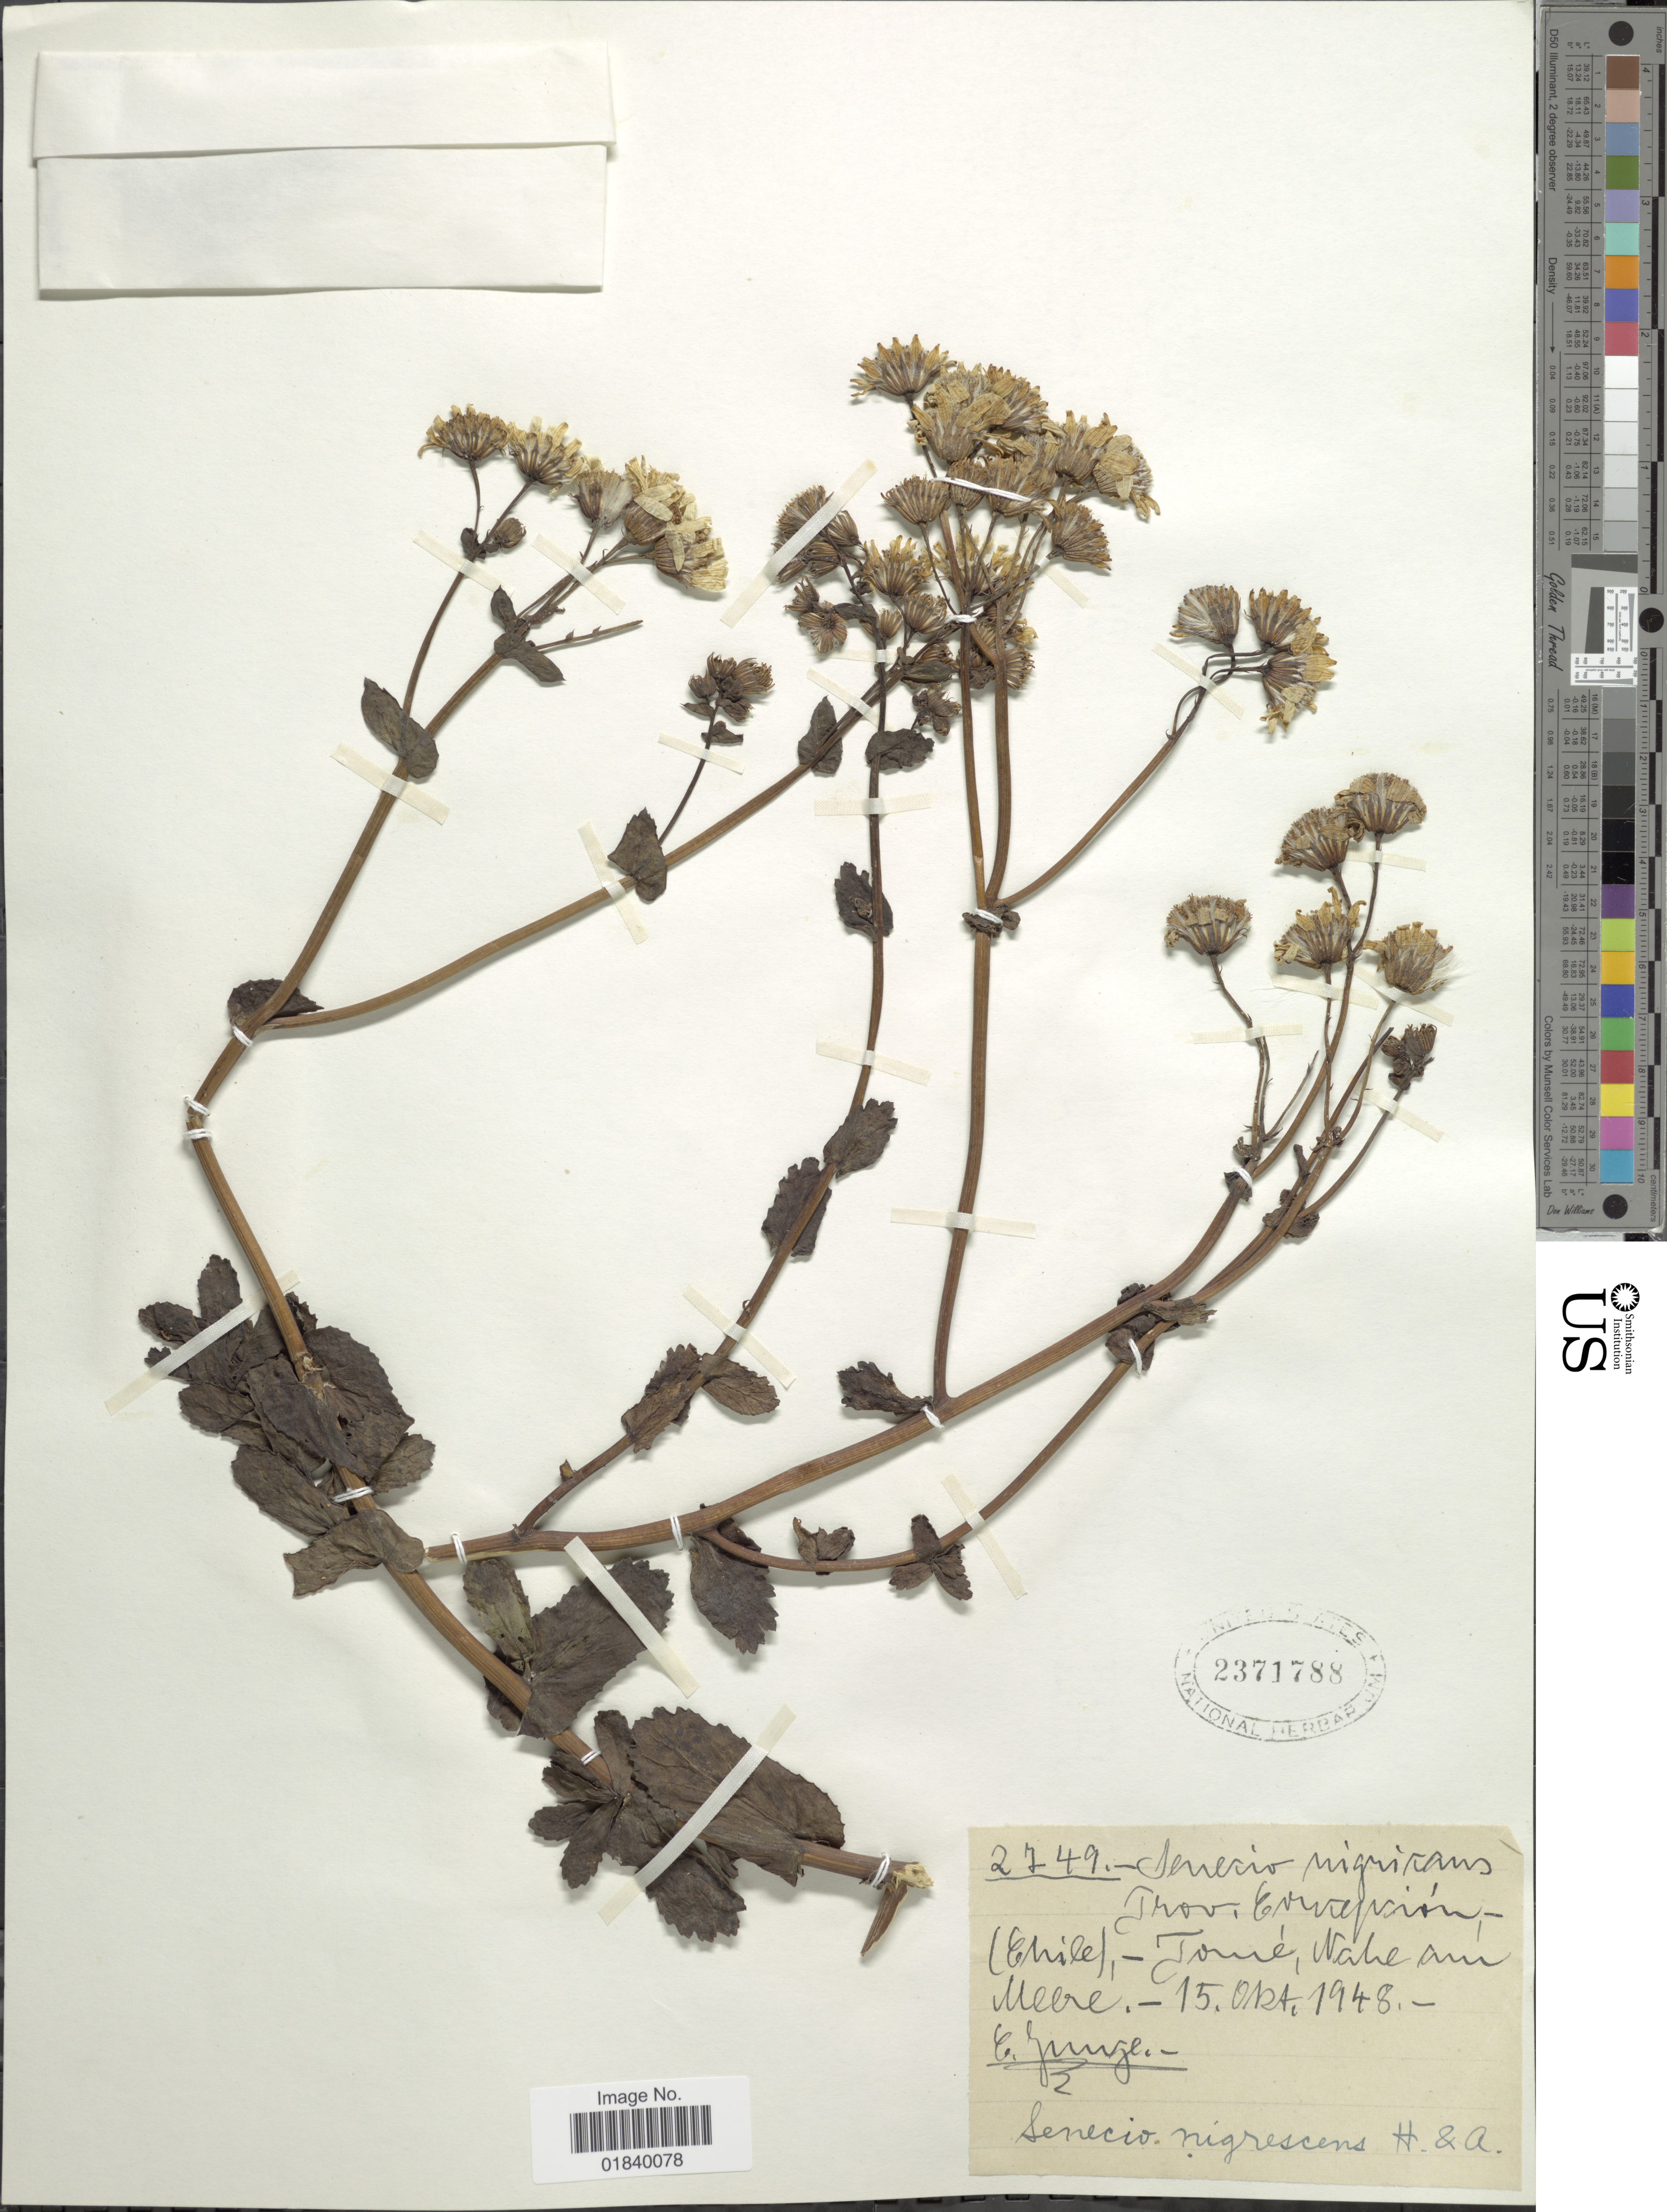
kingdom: Plantae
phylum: Tracheophyta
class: Magnoliopsida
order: Asterales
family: Asteraceae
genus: Senecio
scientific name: Senecio nigrescens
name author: Hook. & Arn.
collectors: E. Junge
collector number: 2749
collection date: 1948-10-15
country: Chile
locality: Prov. Concepcion -Tome.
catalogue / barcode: US 2371788